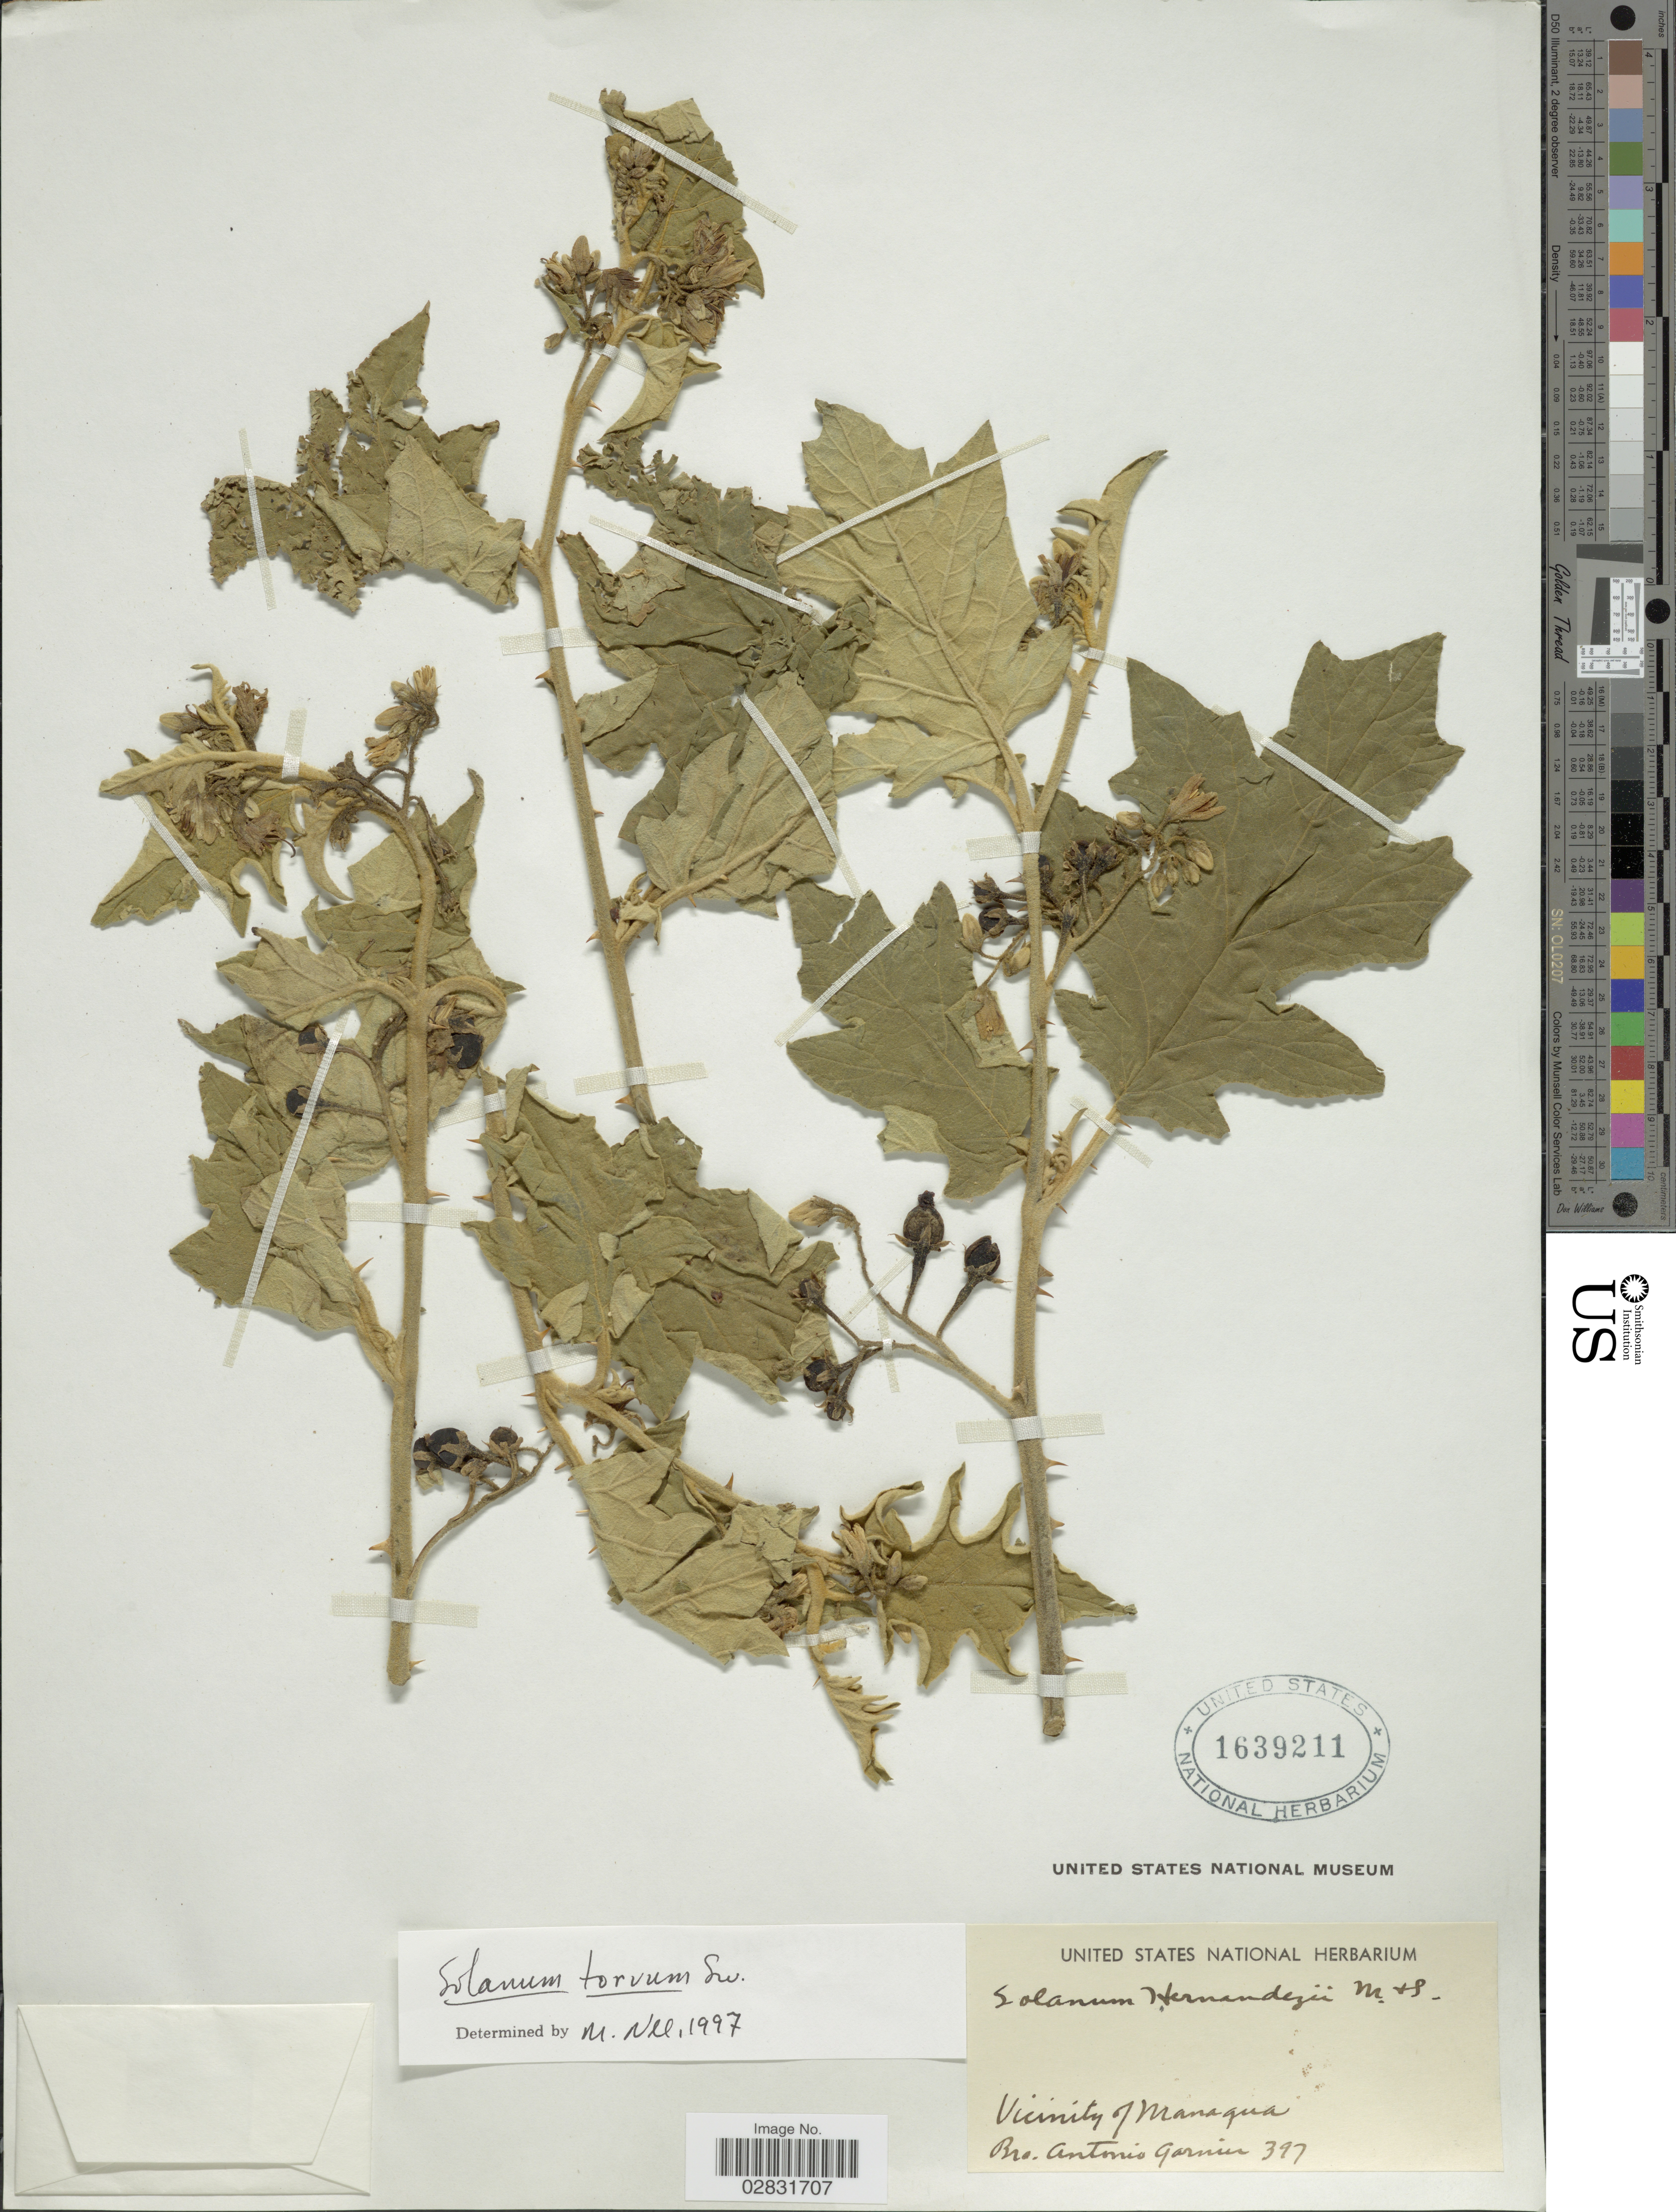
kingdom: Plantae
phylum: Tracheophyta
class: Magnoliopsida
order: Solanales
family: Solanaceae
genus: Solanum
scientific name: Solanum torvum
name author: Sw.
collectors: Bro. A. Garnier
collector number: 397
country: Nicaragua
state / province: Managua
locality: Vicinity of Managua.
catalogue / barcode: US 1639211